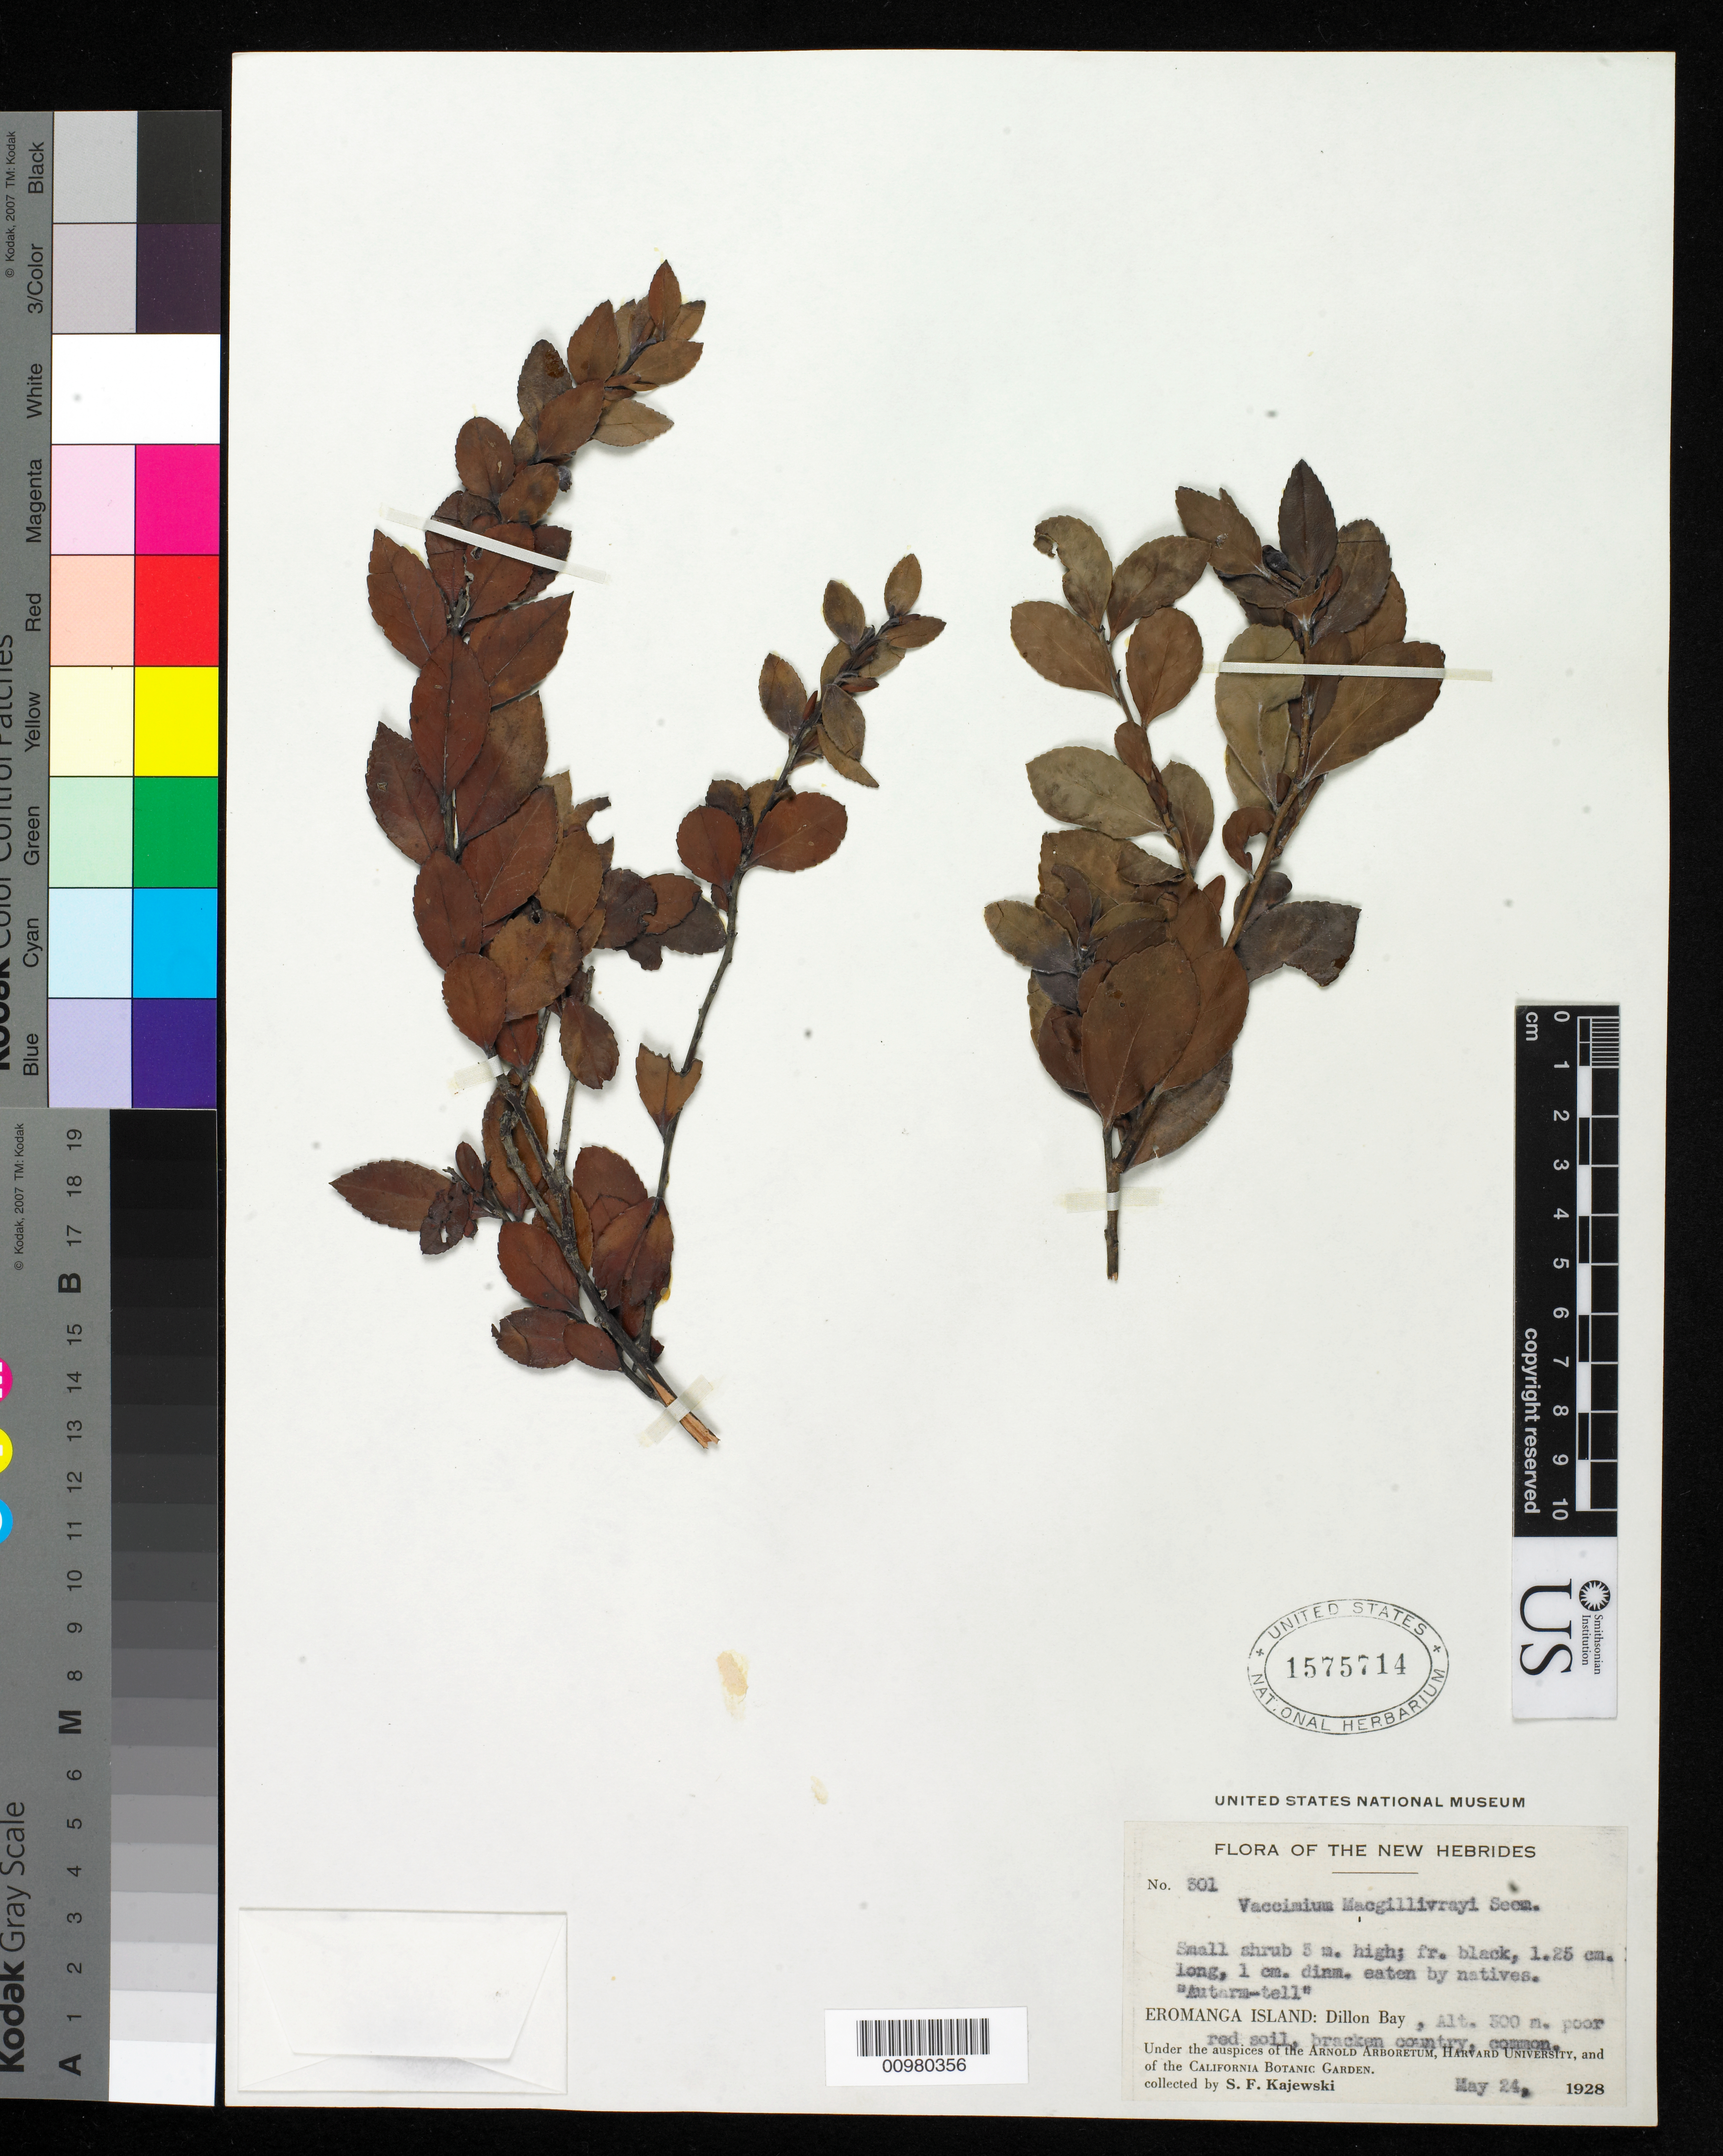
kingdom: Plantae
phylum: Tracheophyta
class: Magnoliopsida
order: Ericales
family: Ericaceae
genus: Vaccinium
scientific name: Vaccinium macgillivrayi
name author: Seem.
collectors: S. Kajewski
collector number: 301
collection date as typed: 24 May 1928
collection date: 1928-05-24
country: Vanuatu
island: Erromango [Eromanga]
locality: Dillon Bay. Poor red soil, breacken country.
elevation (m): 300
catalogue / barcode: US 1575714